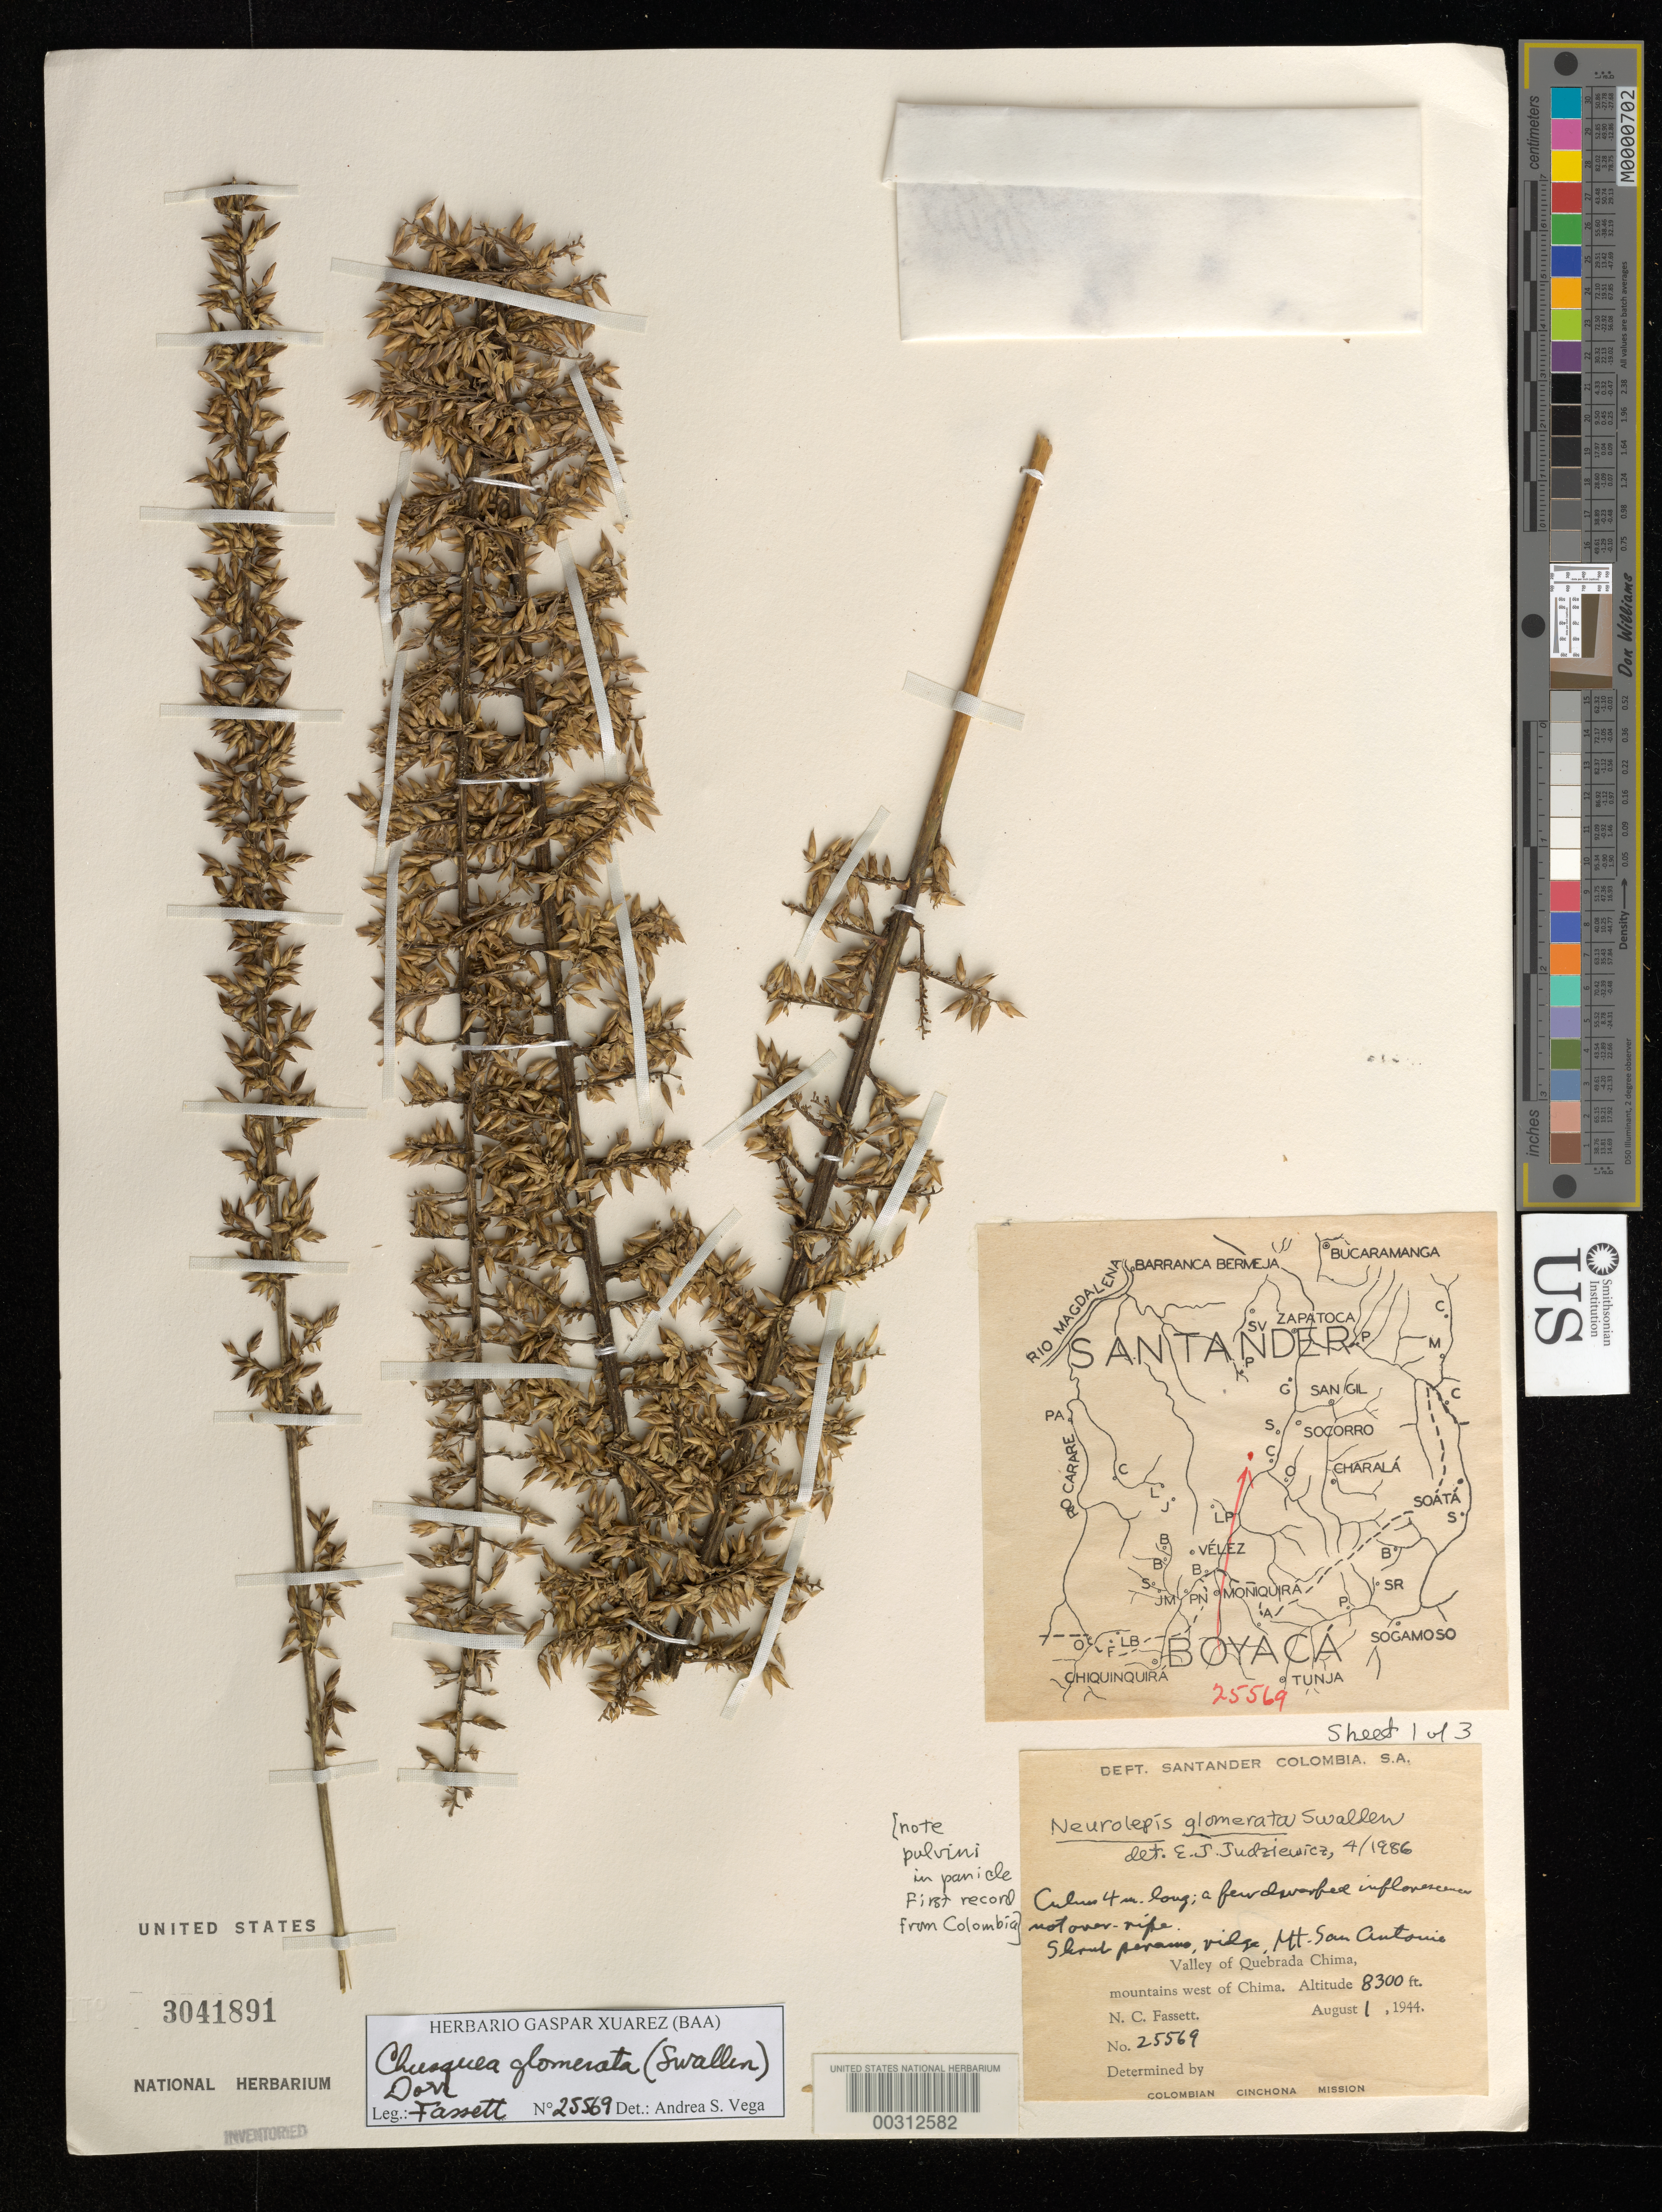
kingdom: Plantae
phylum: Tracheophyta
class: Liliopsida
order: Poales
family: Poaceae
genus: Chusquea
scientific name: Chusquea glomerata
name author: (Swallen) Dorr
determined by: Vega, A. S.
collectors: N. C. Fassett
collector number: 25569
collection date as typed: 01 Aug 1944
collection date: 1944-08-01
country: Colombia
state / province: Santander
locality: Quebrada Chima, mts.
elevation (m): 2532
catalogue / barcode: US 3041891